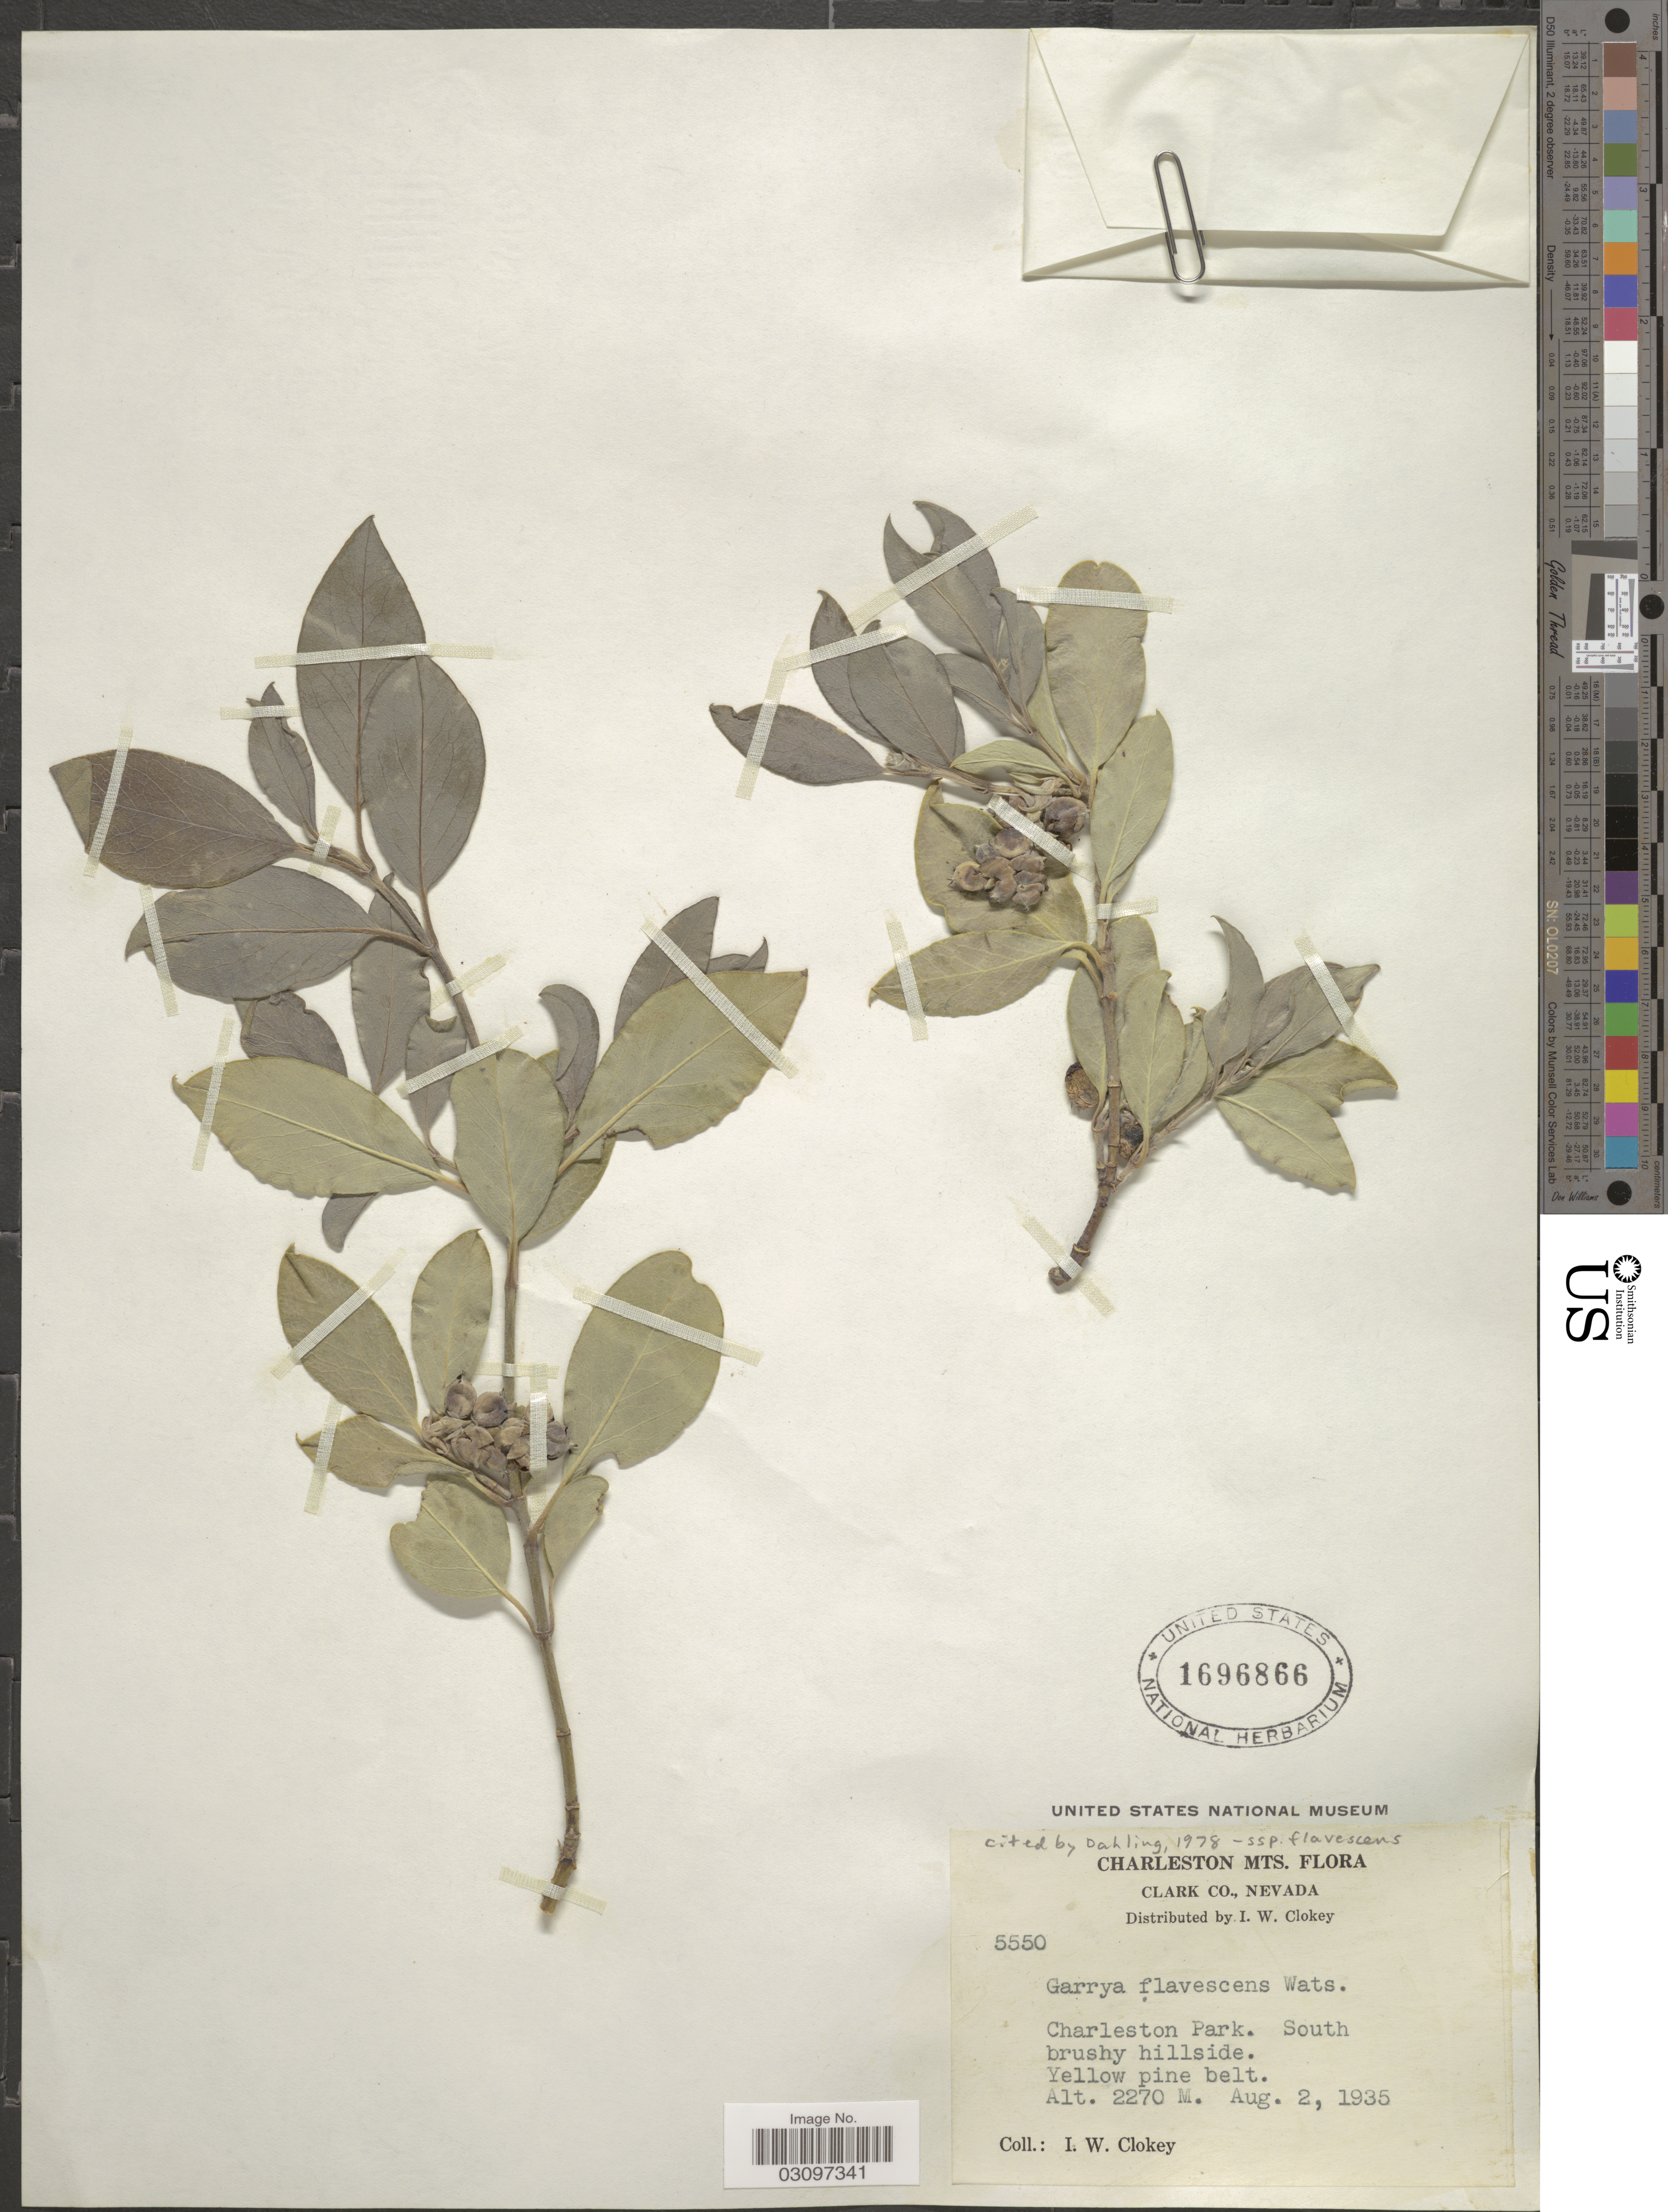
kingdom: Plantae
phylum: Tracheophyta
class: Magnoliopsida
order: Garryales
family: Garryaceae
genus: Garrya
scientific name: Garrya flavescens subsp. flavescens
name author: S. Watson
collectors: I. W. Clokey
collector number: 5550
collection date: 1935-08-02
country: United States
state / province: Nevada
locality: Charleston Mts., Clark Co., Charleston Park. South brushy hillside.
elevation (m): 2270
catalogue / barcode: US 1696866